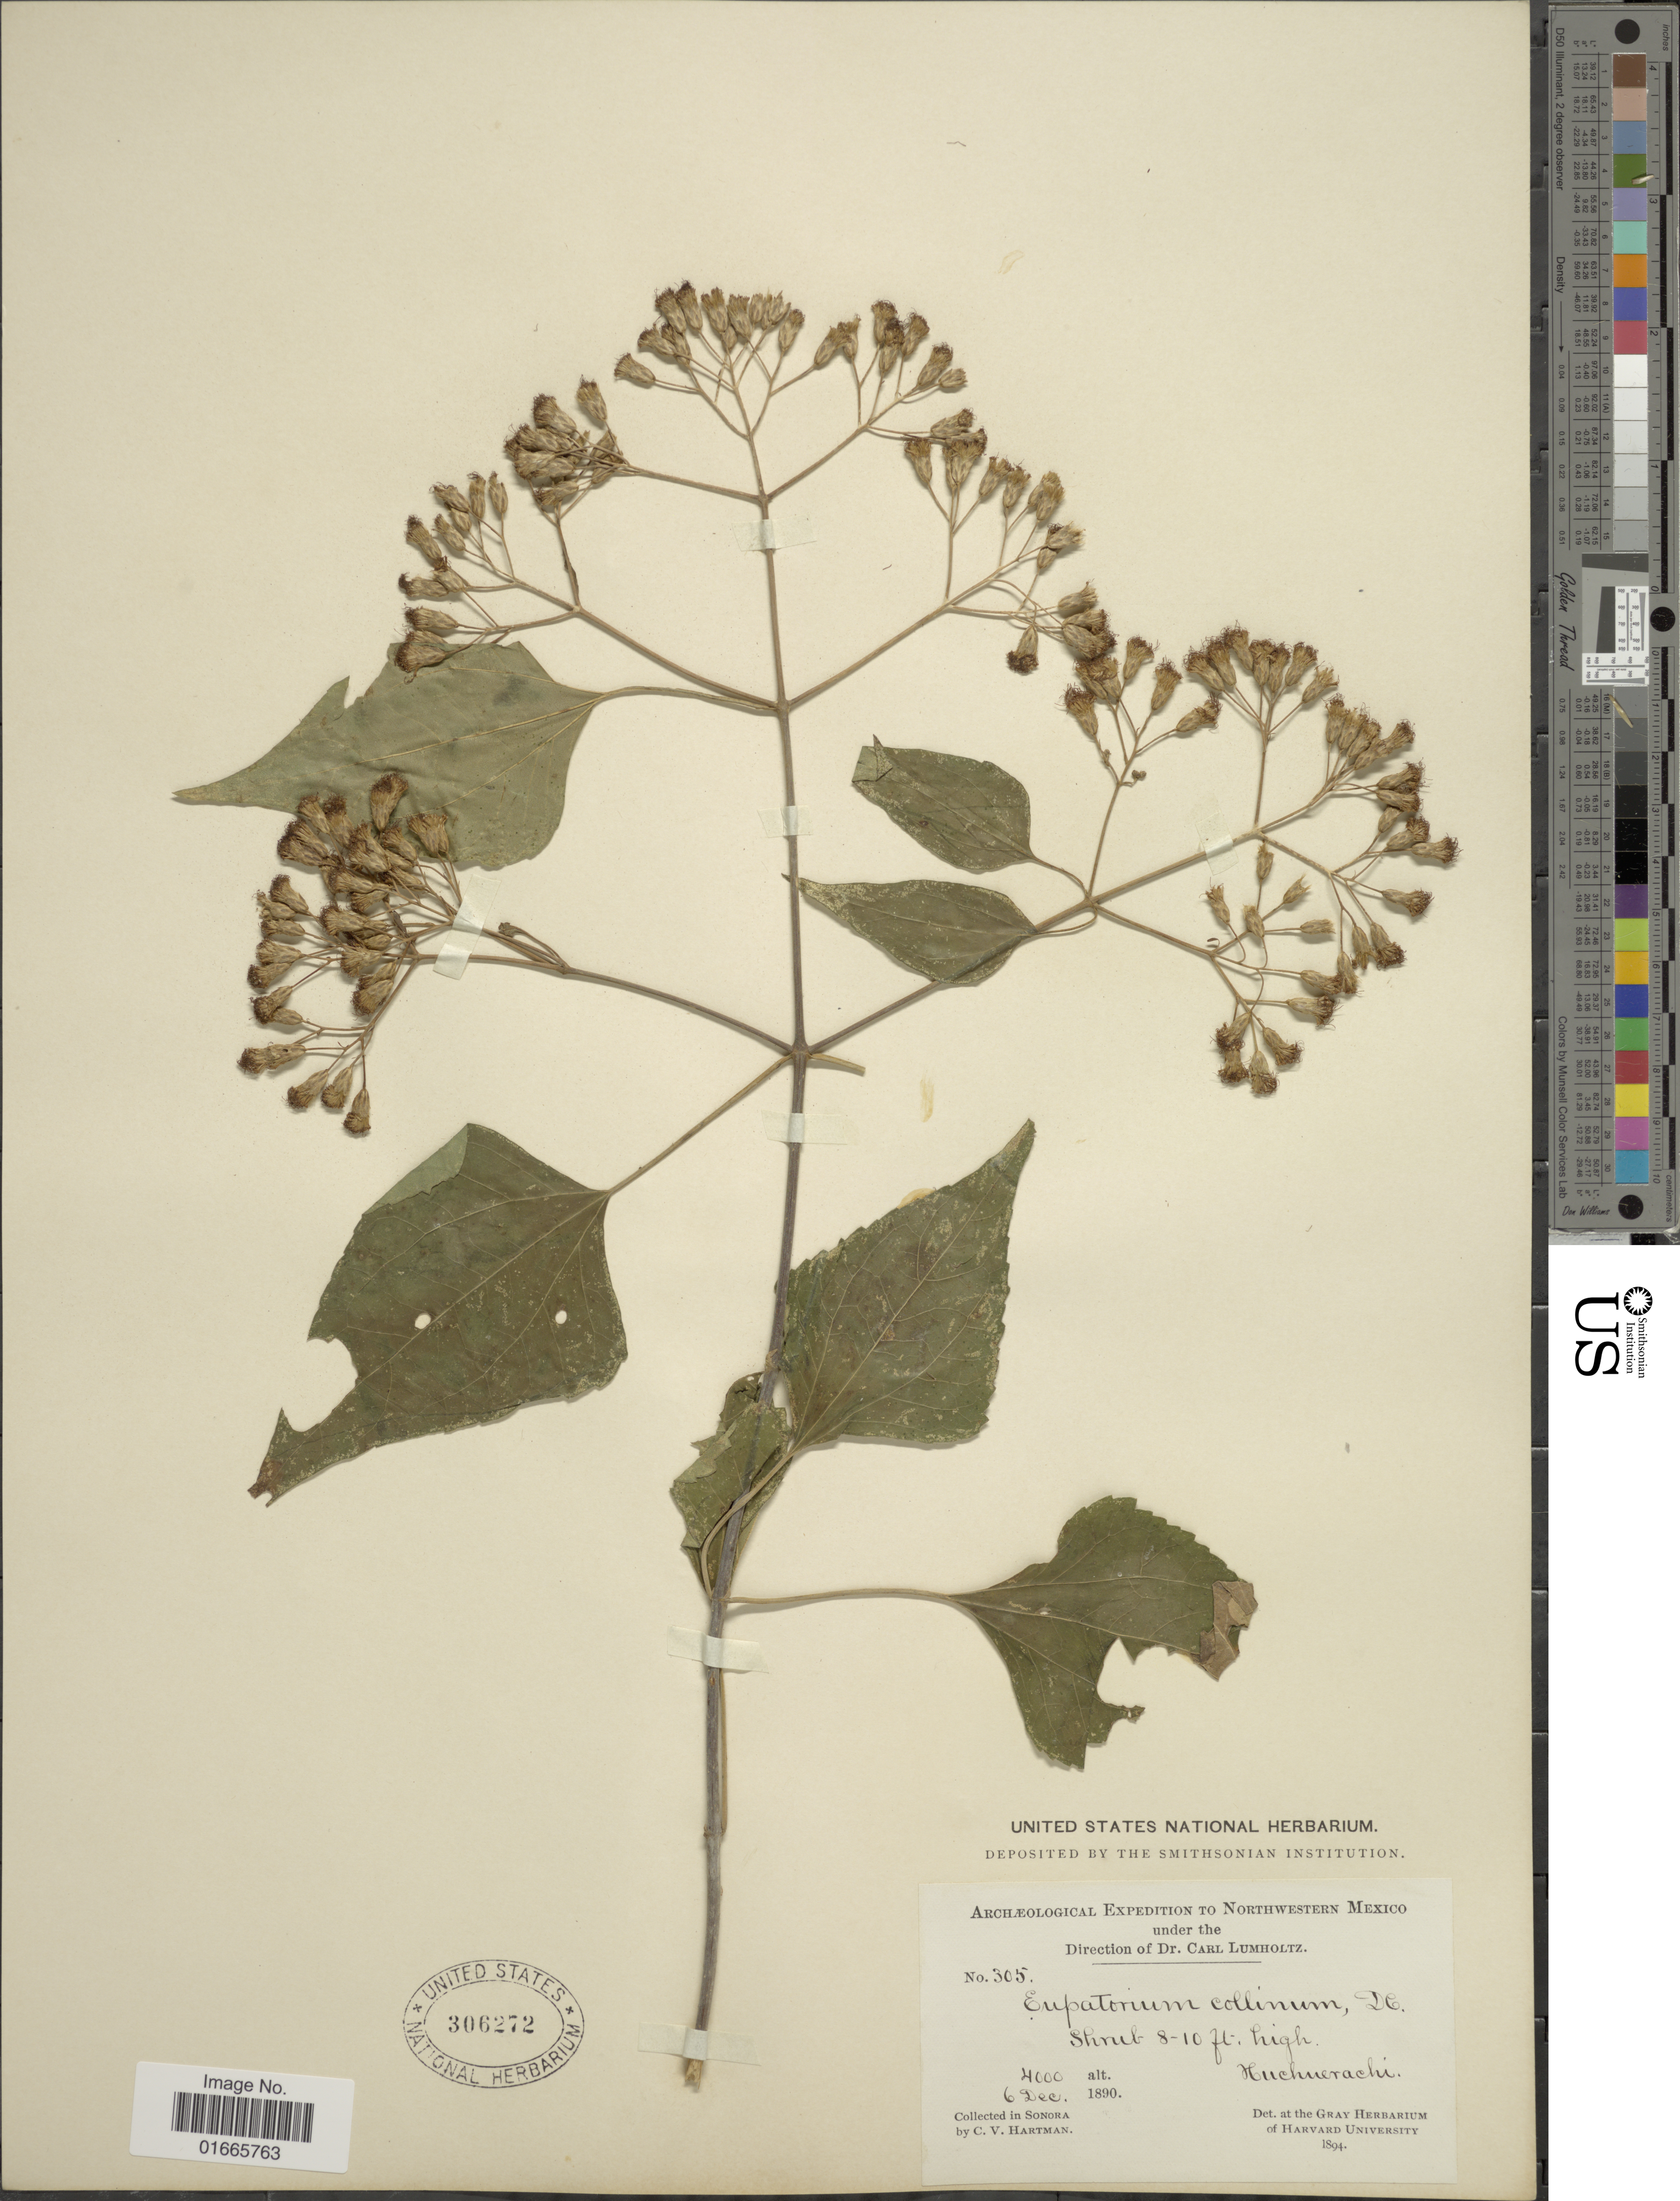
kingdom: Plantae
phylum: Tracheophyta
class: Magnoliopsida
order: Asterales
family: Asteraceae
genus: Chromolaena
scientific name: Chromolaena collina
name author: (DC.) R.M. King & H. Rob.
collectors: C. V. Hartman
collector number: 305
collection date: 1890-12-06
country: Mexico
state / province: Sonora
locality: Huchuerachi.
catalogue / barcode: US 306272